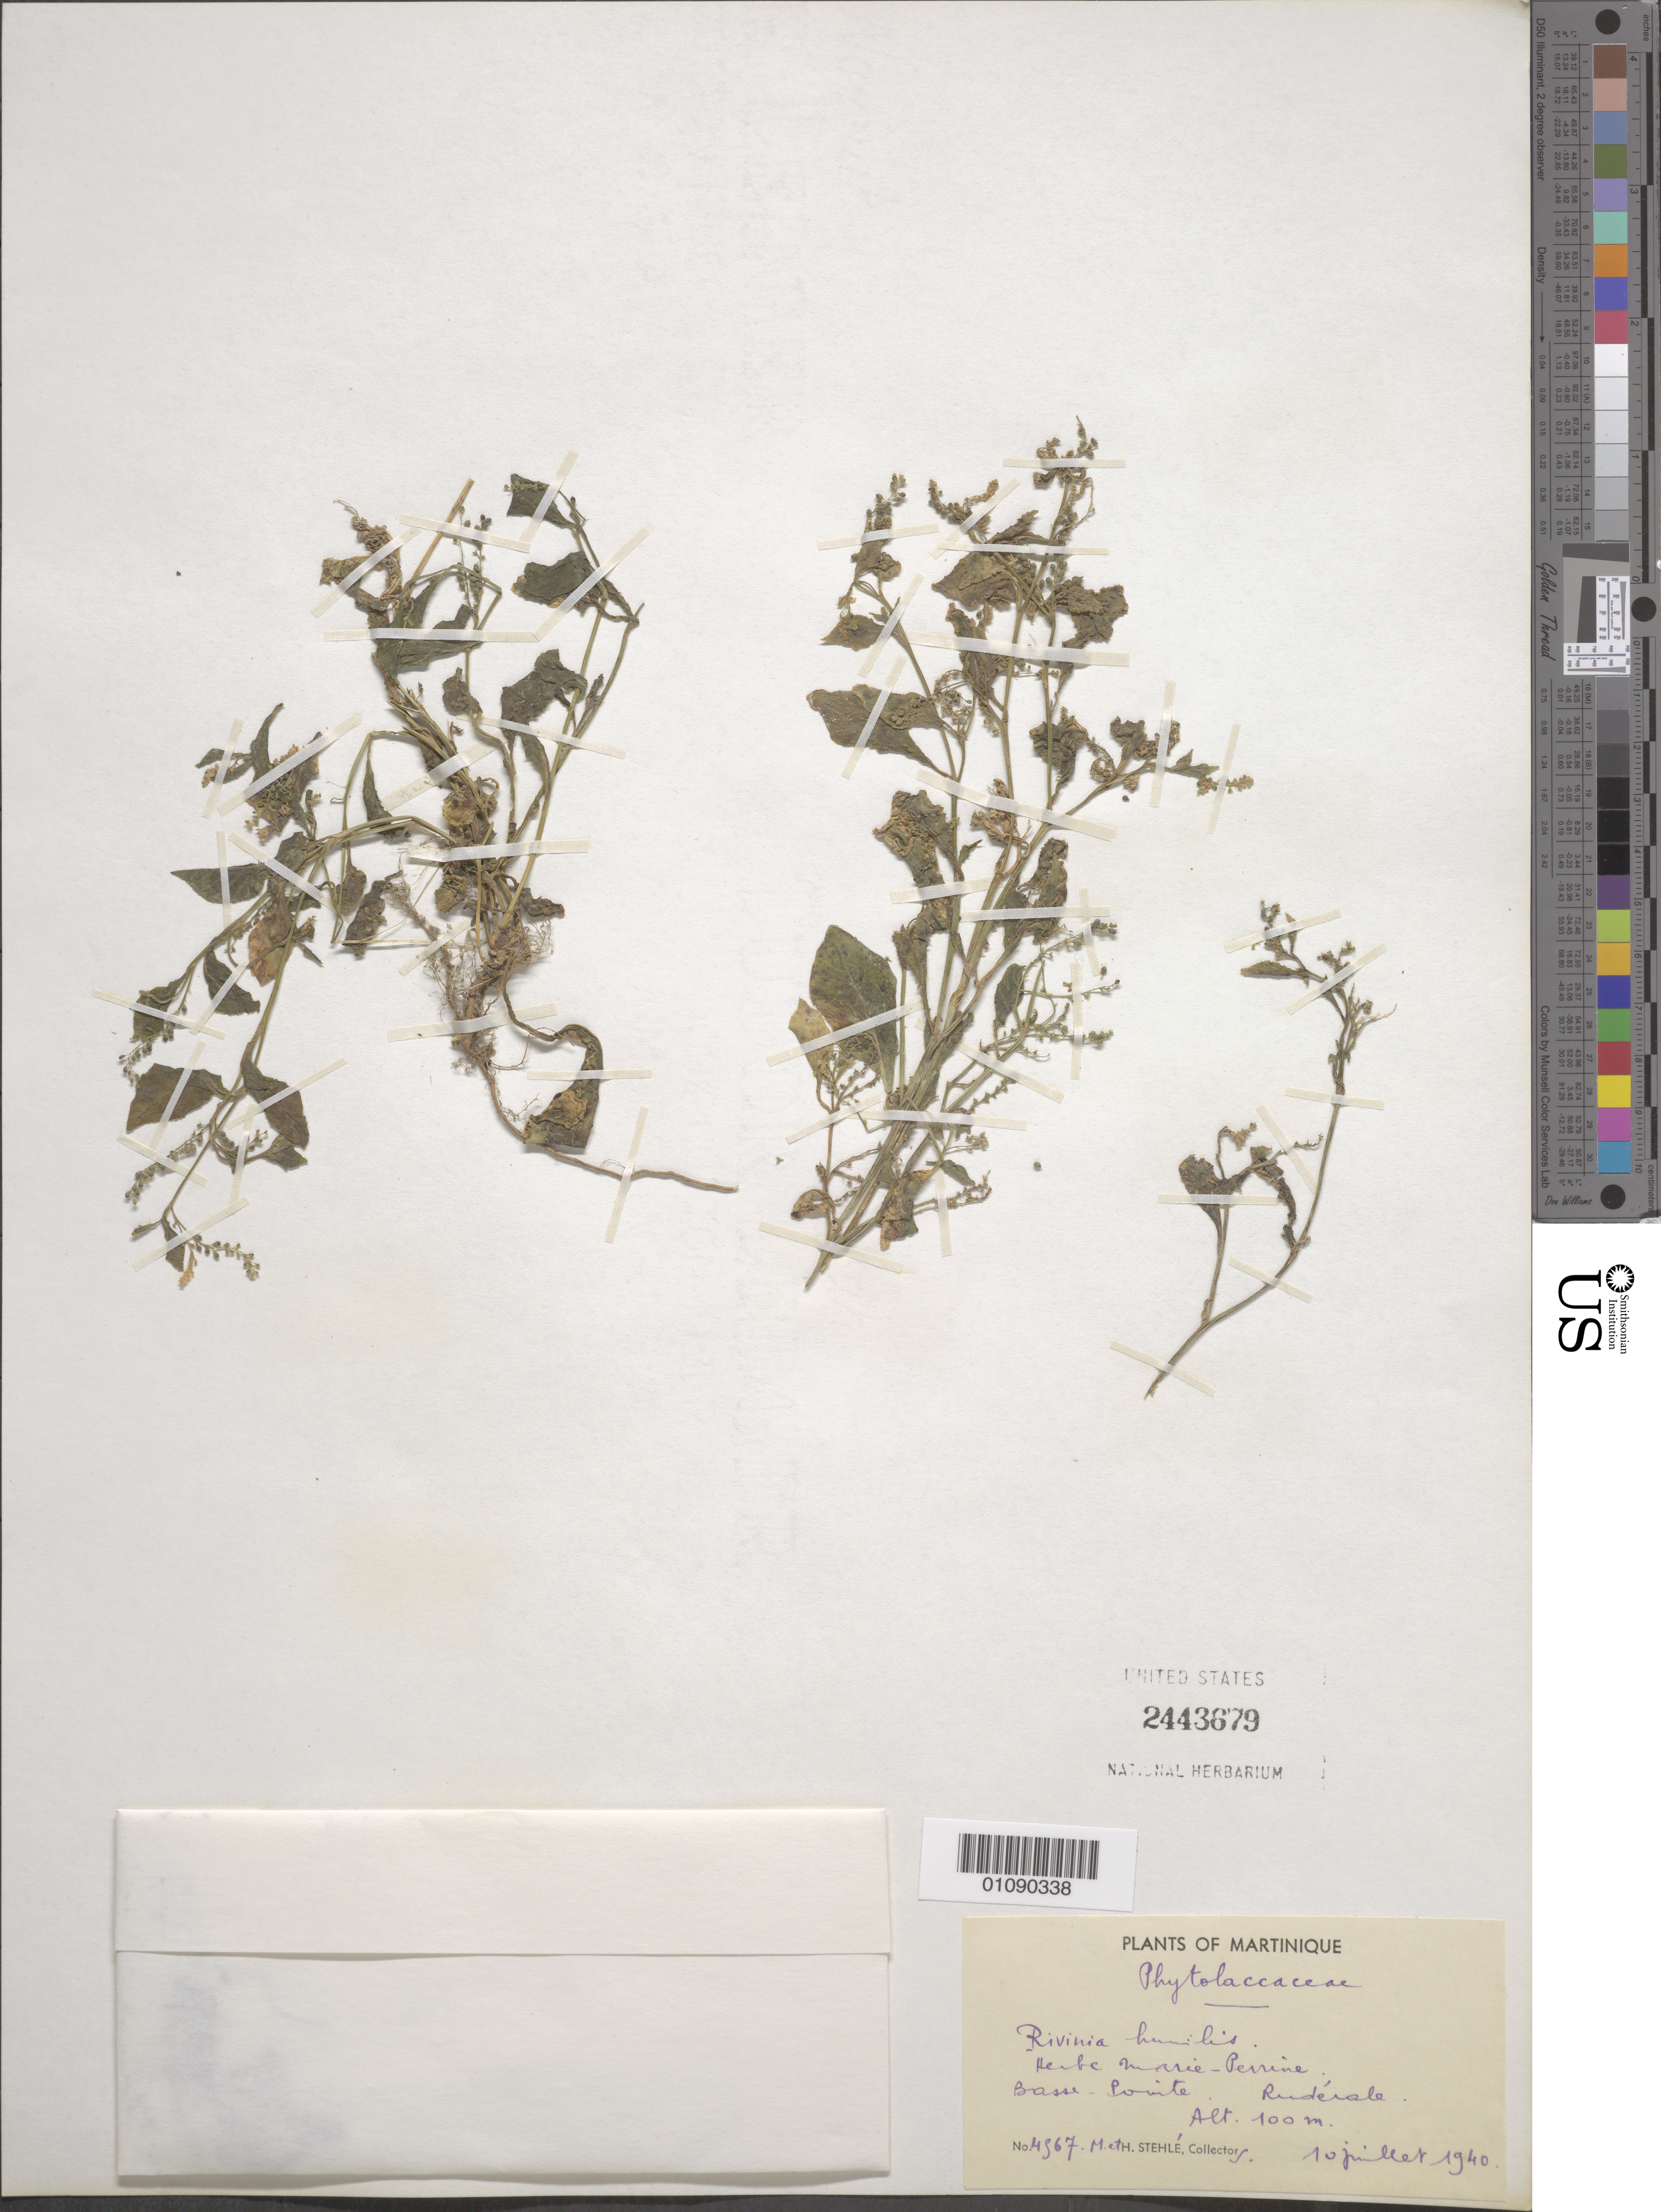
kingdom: Plantae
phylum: Tracheophyta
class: Magnoliopsida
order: Caryophyllales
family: Phytolaccaceae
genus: Rivina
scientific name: Rivina humilis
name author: L.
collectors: H. Stehlé & M. Stehlé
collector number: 4567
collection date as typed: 10 Jul 1940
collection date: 1940-07-10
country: Martinique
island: Martinique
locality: Basse-Pointe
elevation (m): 100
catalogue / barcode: US 2443679